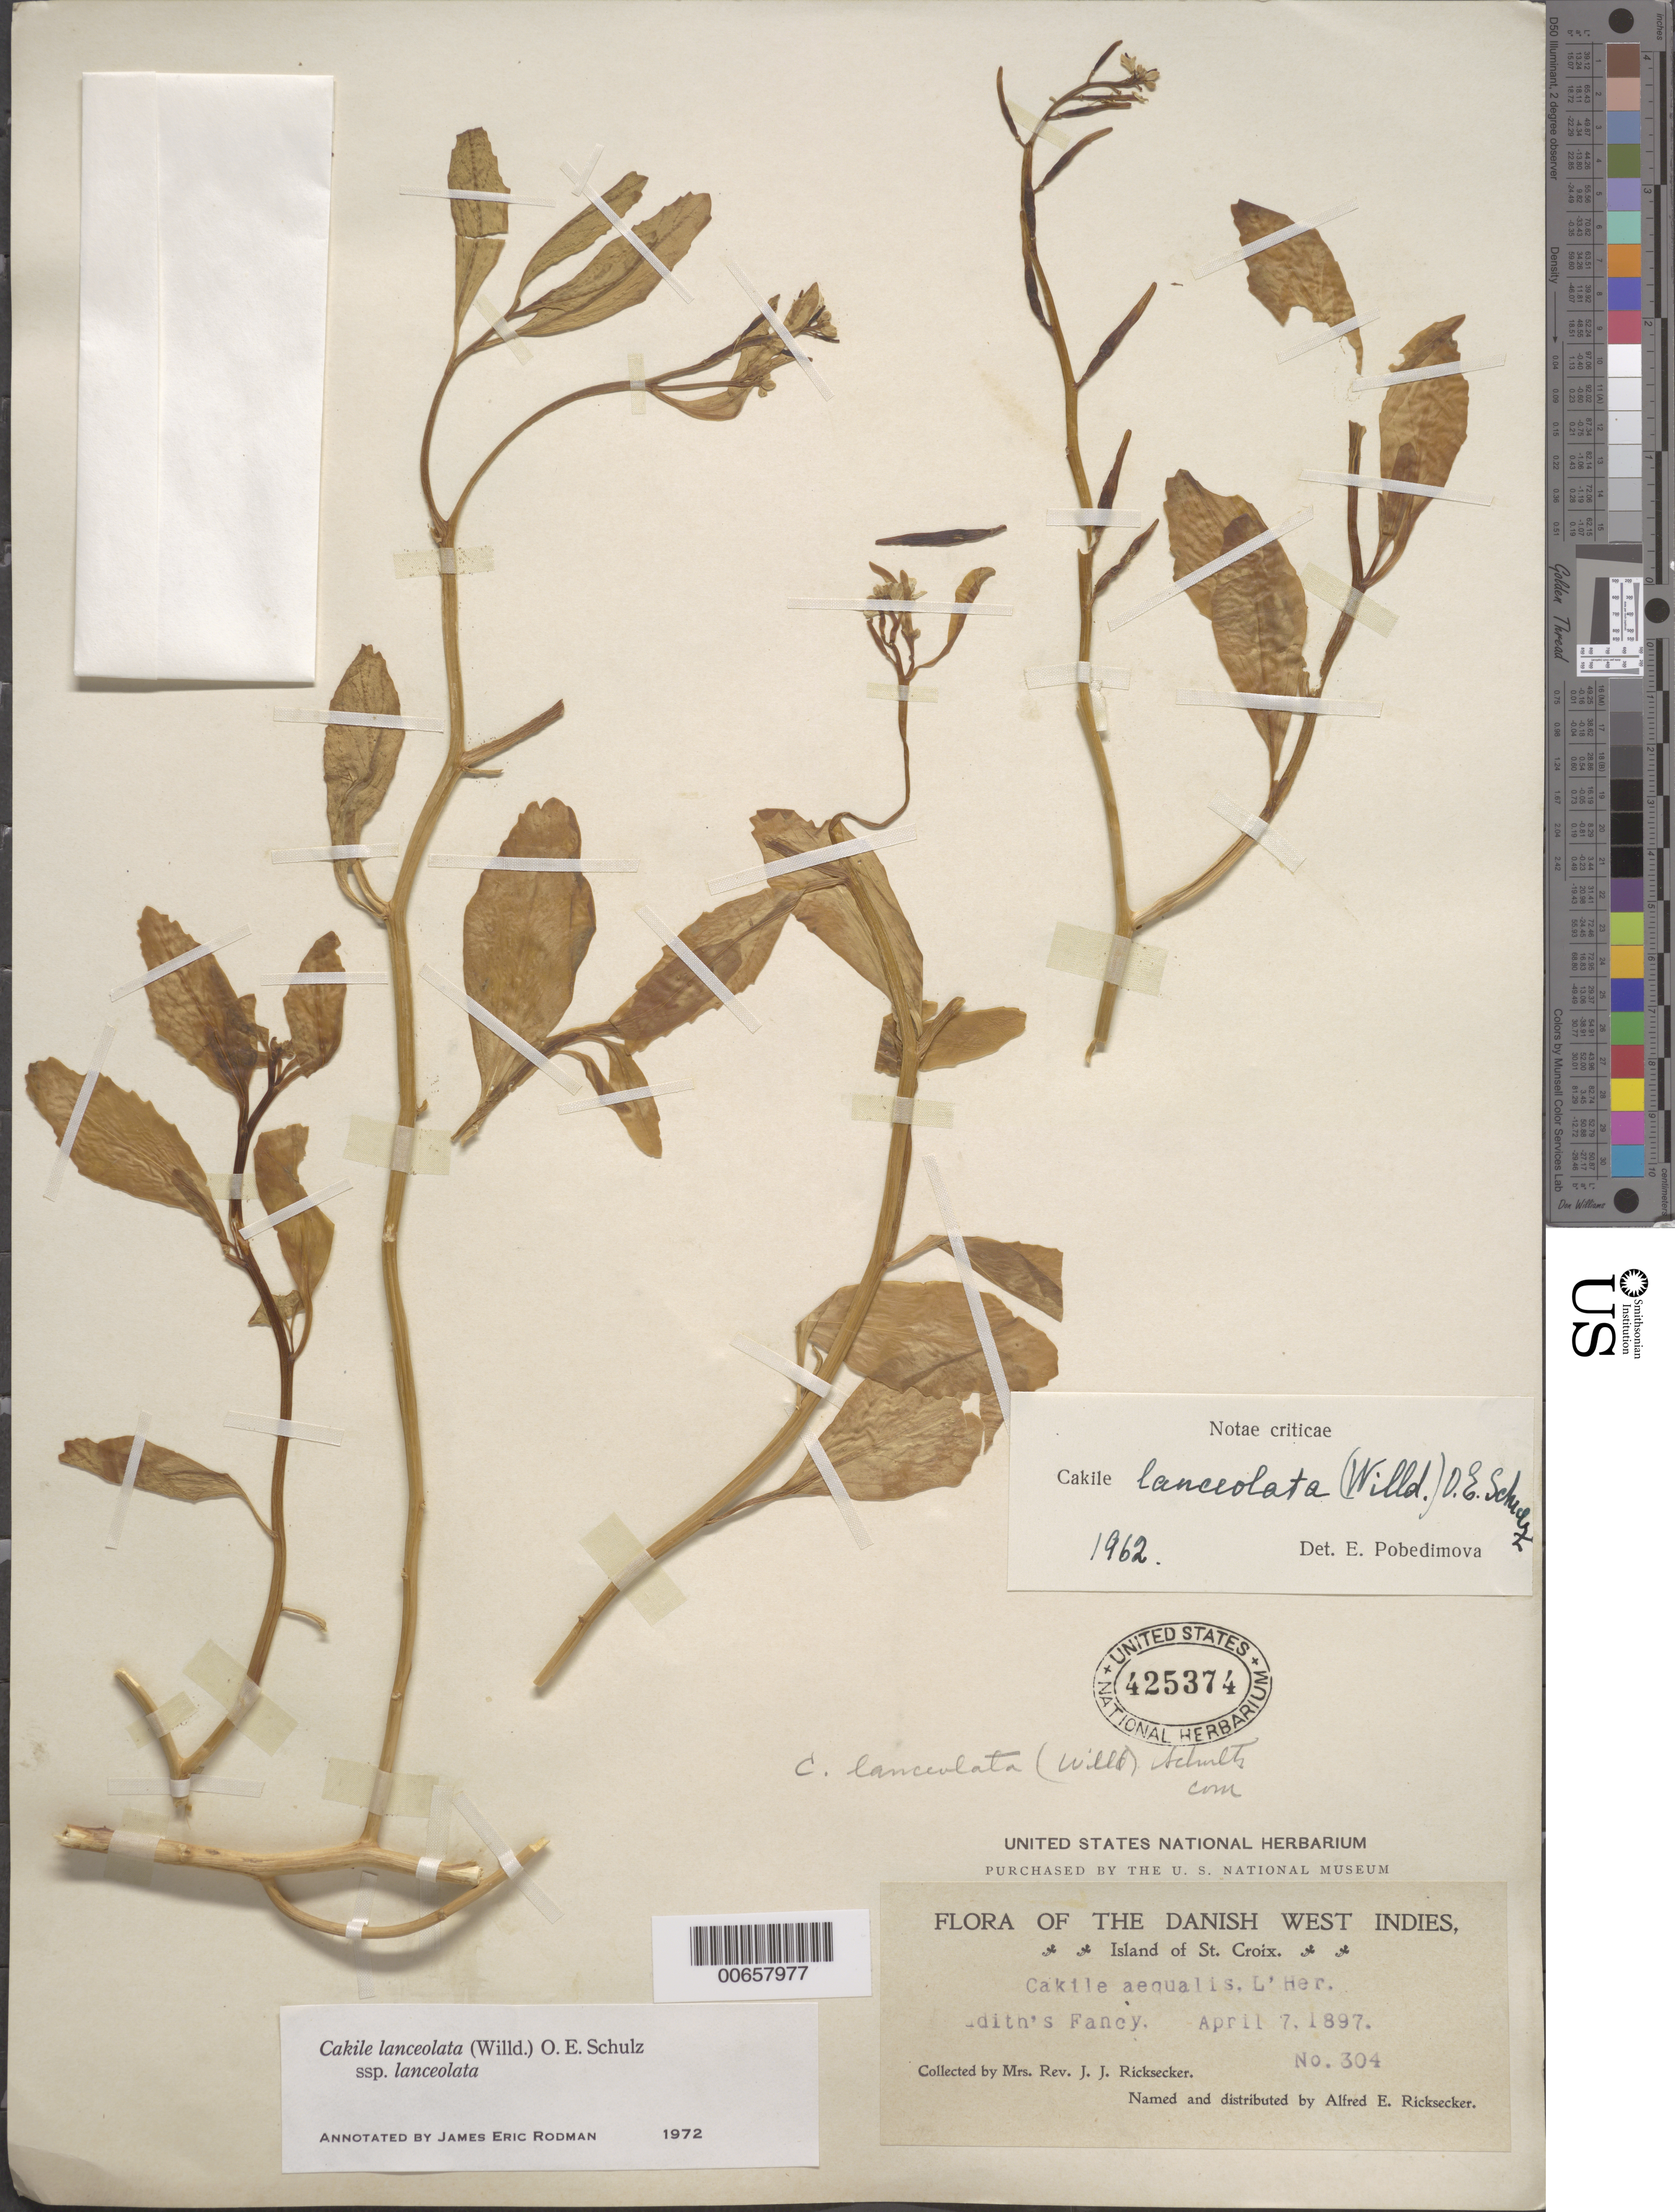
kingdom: Plantae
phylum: Tracheophyta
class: Magnoliopsida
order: Brassicales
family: Brassicaceae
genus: Cakile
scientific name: Cakile lanceolata subsp. lanceolata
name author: (Willd.) O.E. Schulz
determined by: Rodman, J. E.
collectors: Mrs. J. J. Ricksecker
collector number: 304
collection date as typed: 07 Apr 1897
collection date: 1897-04-07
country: U.S. Virgin Islands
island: St. Croix Island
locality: Edith's Fancy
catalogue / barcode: US 425374